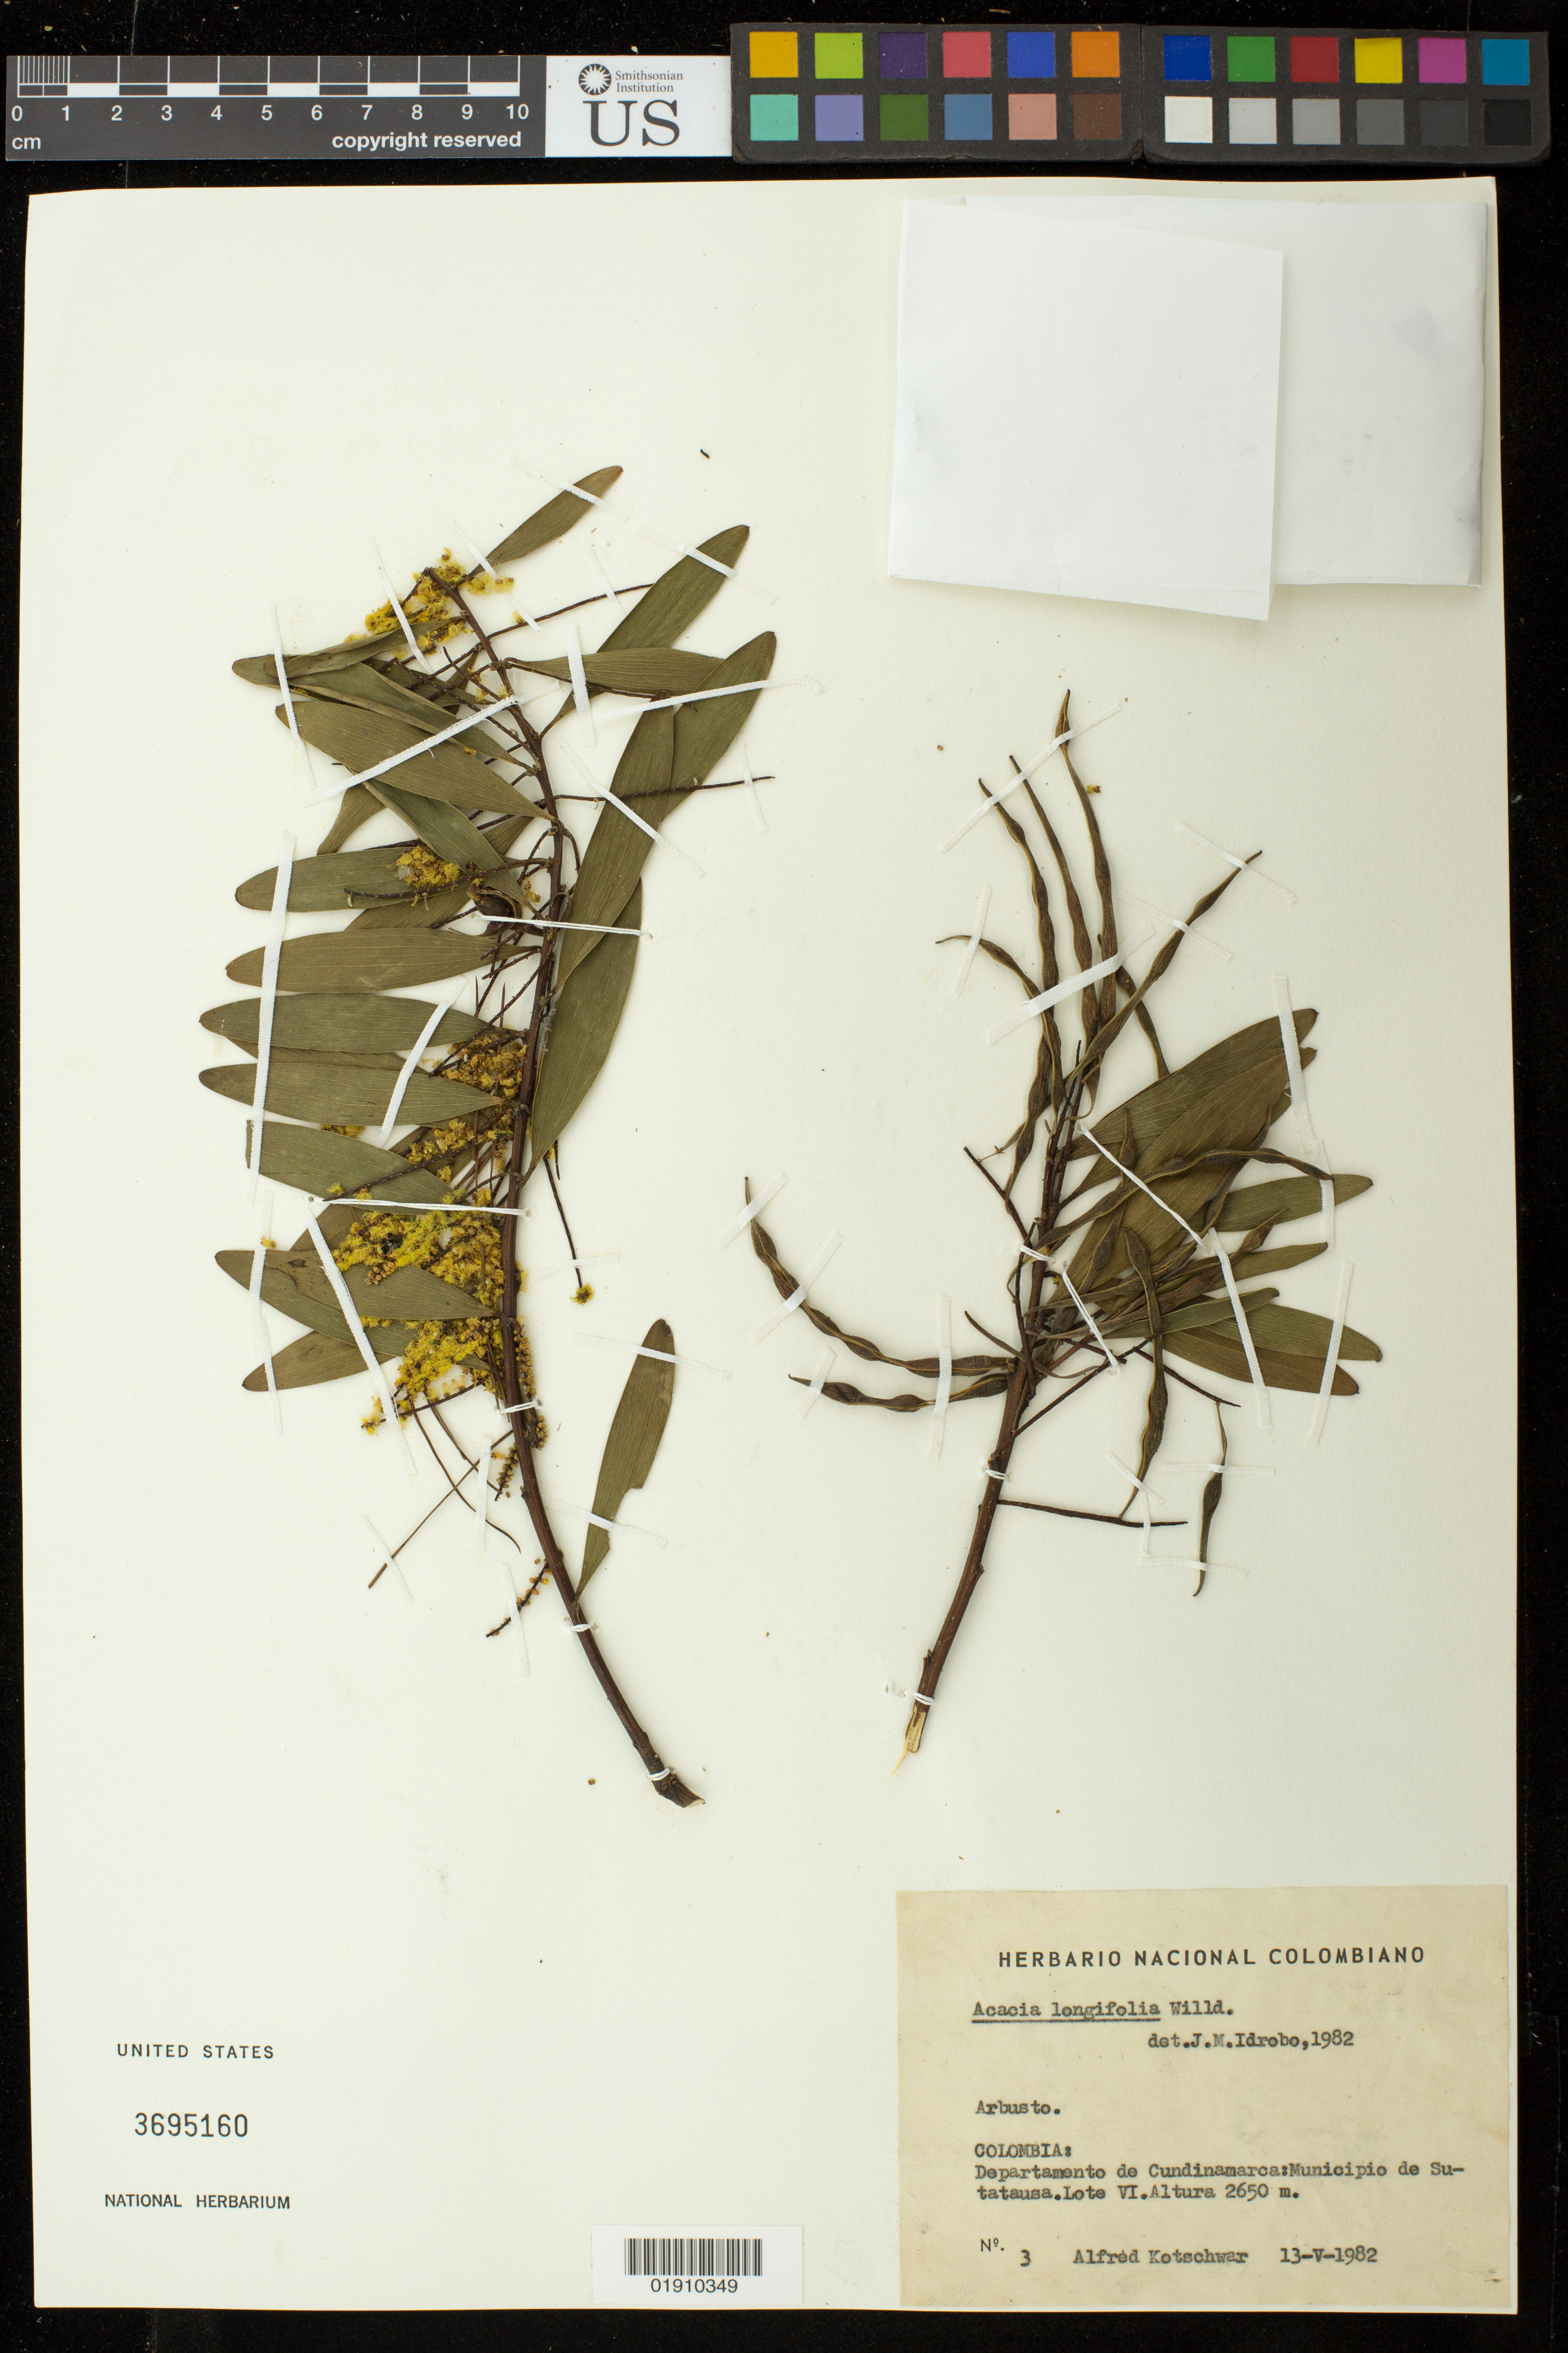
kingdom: Plantae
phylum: Tracheophyta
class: Magnoliopsida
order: Fabales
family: Fabaceae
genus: Acacia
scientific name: Acacia longifolia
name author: (Andrews) Willd.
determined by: Idrobo, J. M.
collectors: A. Kotschwar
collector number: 3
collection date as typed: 13-V-1982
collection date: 1982-05-13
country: Colombia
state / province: Cundinamarca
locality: Departamento de Cundinamarca: Municipio de Sutatausa. Lote VI.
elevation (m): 2650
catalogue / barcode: US 3695160